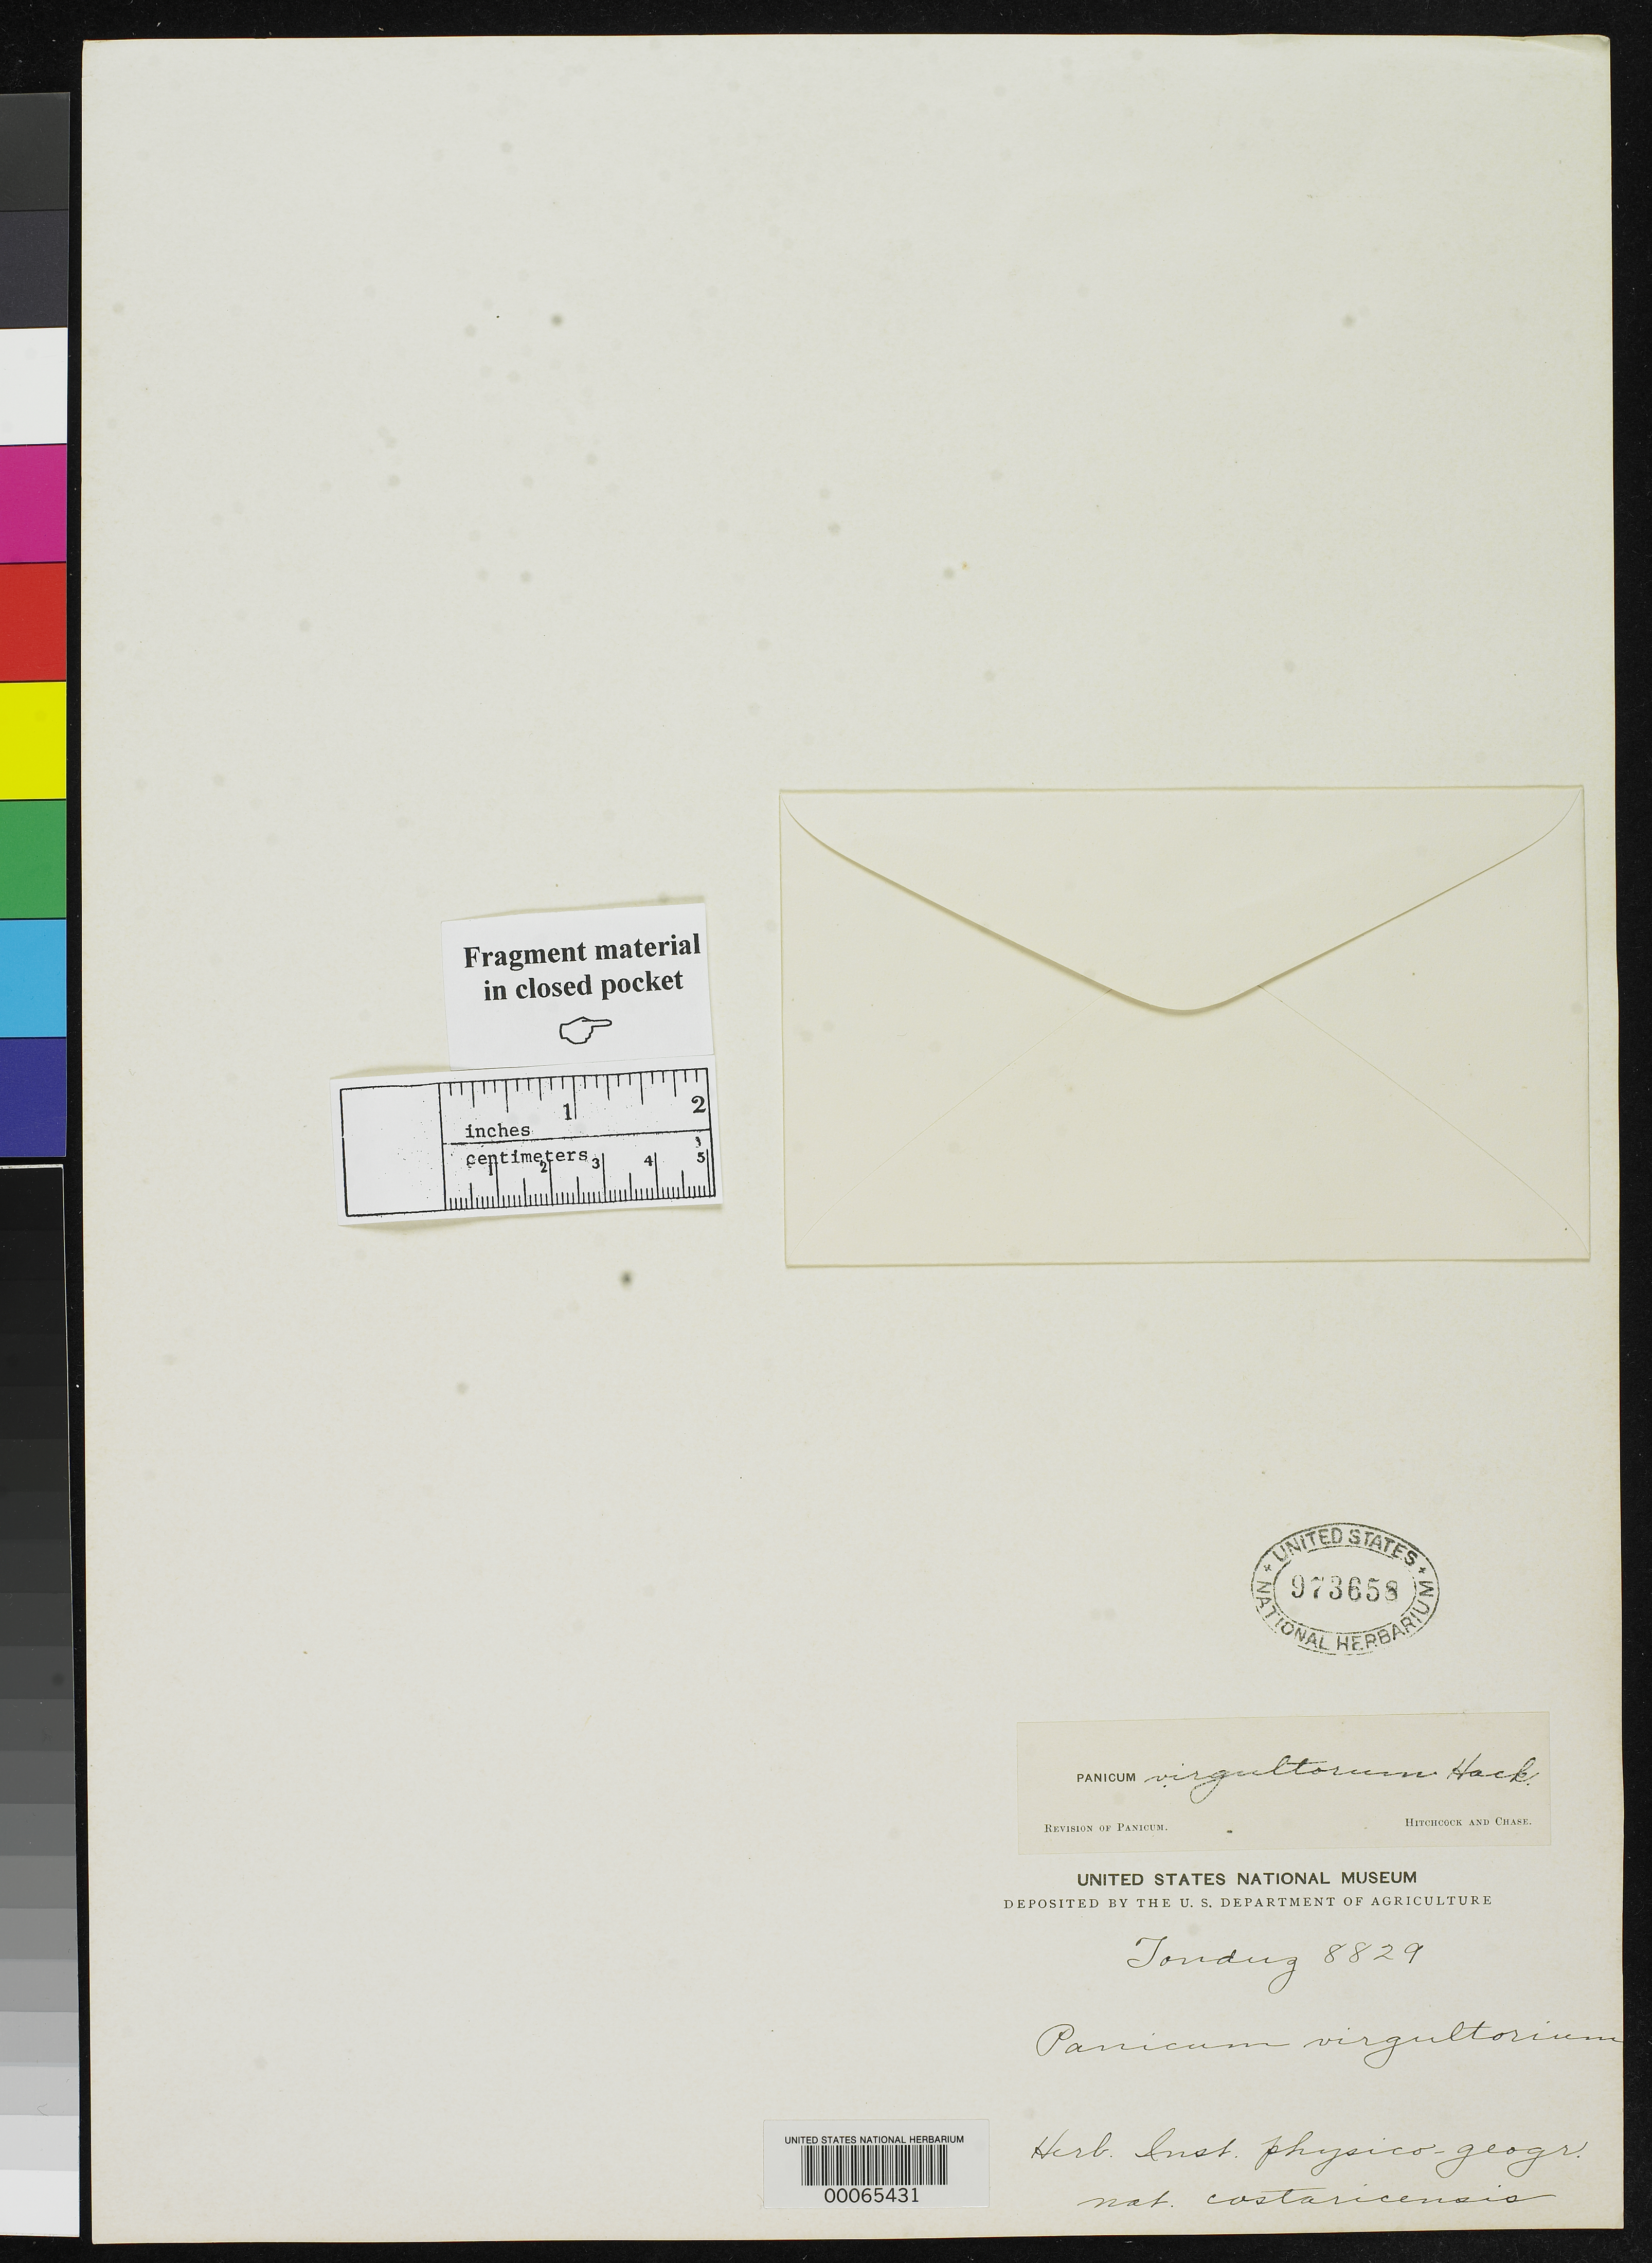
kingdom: Plantae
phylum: Tracheophyta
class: Liliopsida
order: Poales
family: Poaceae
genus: Panicum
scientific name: Panicum virgultorum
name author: Hack.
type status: Isolectotype Fragment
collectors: A. Tonduz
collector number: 8829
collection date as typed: Aug 1894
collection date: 1894-08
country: Costa Rica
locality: La Verbena near Alajuelita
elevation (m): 1000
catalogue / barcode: US 973658